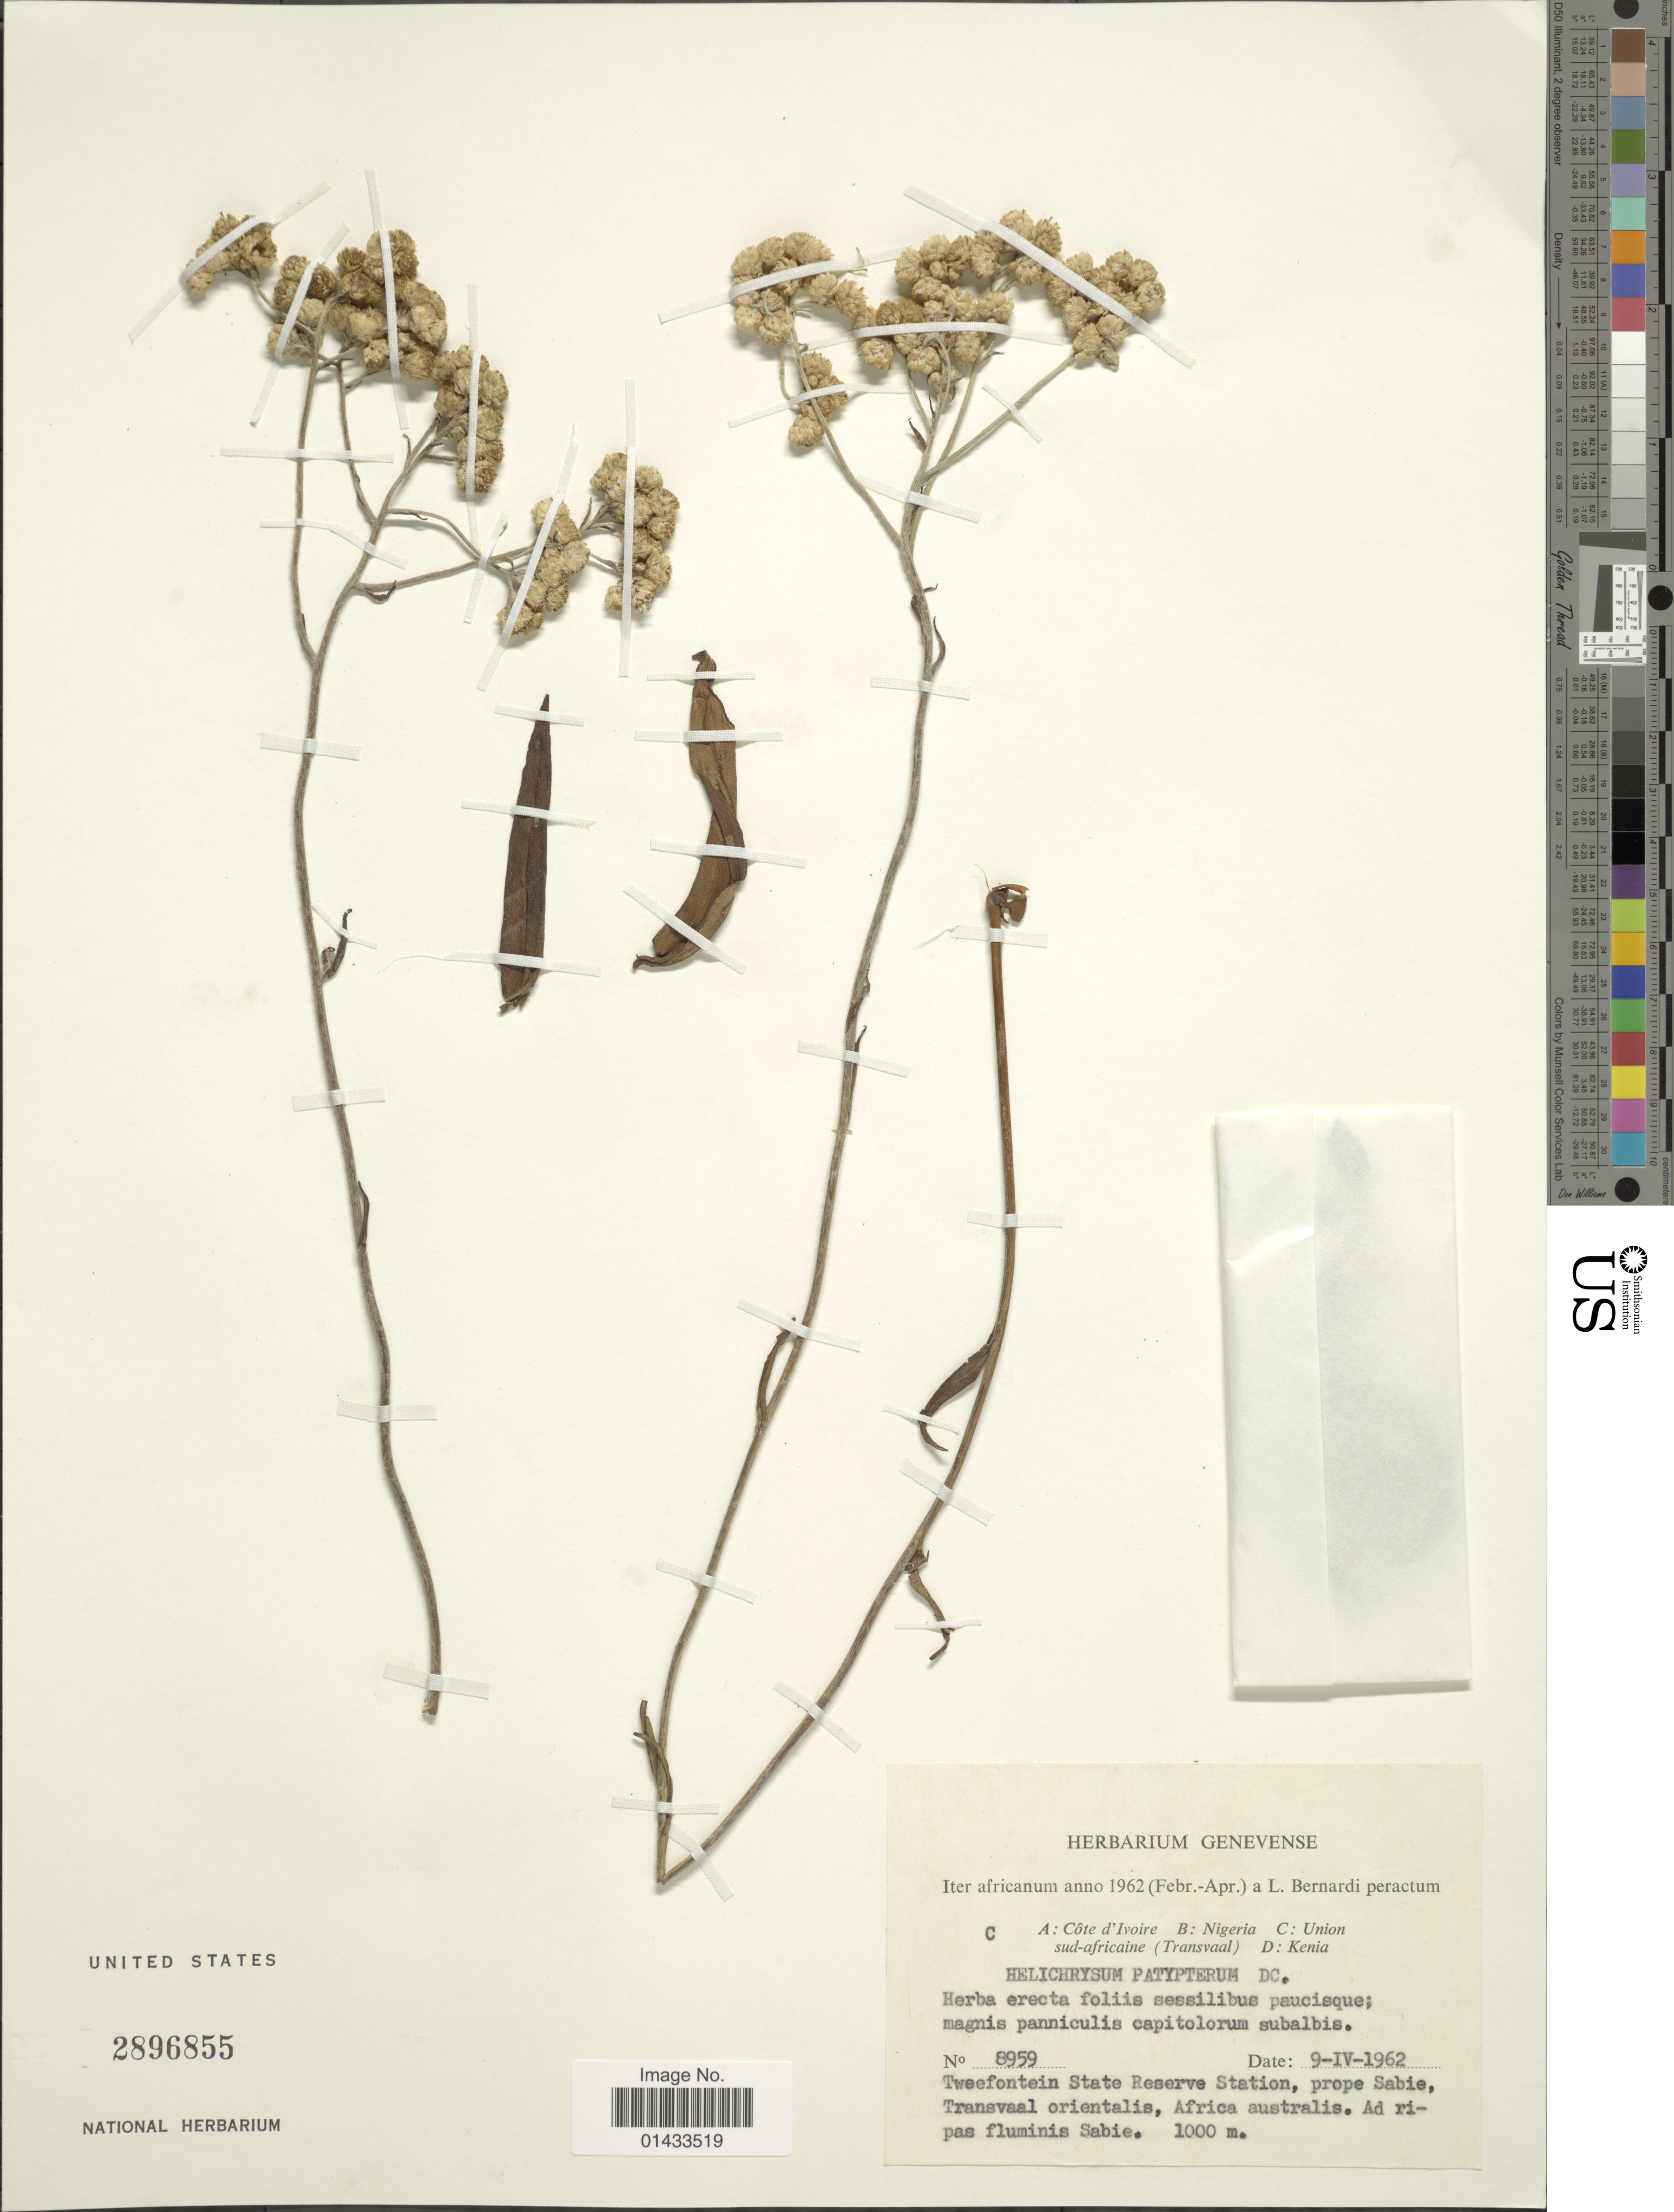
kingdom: Plantae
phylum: Tracheophyta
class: Magnoliopsida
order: Asterales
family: Asteraceae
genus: Helichrysum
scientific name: Helichrysum platypterum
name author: DC.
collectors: ex herb. Genevense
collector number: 8959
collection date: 1962-04-09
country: South Africa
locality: Union sud-africaine (Transvaal), Tweefontein State Reserve Station, prope Sabie, Transvaal orientalis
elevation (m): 1000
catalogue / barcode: US 2896855